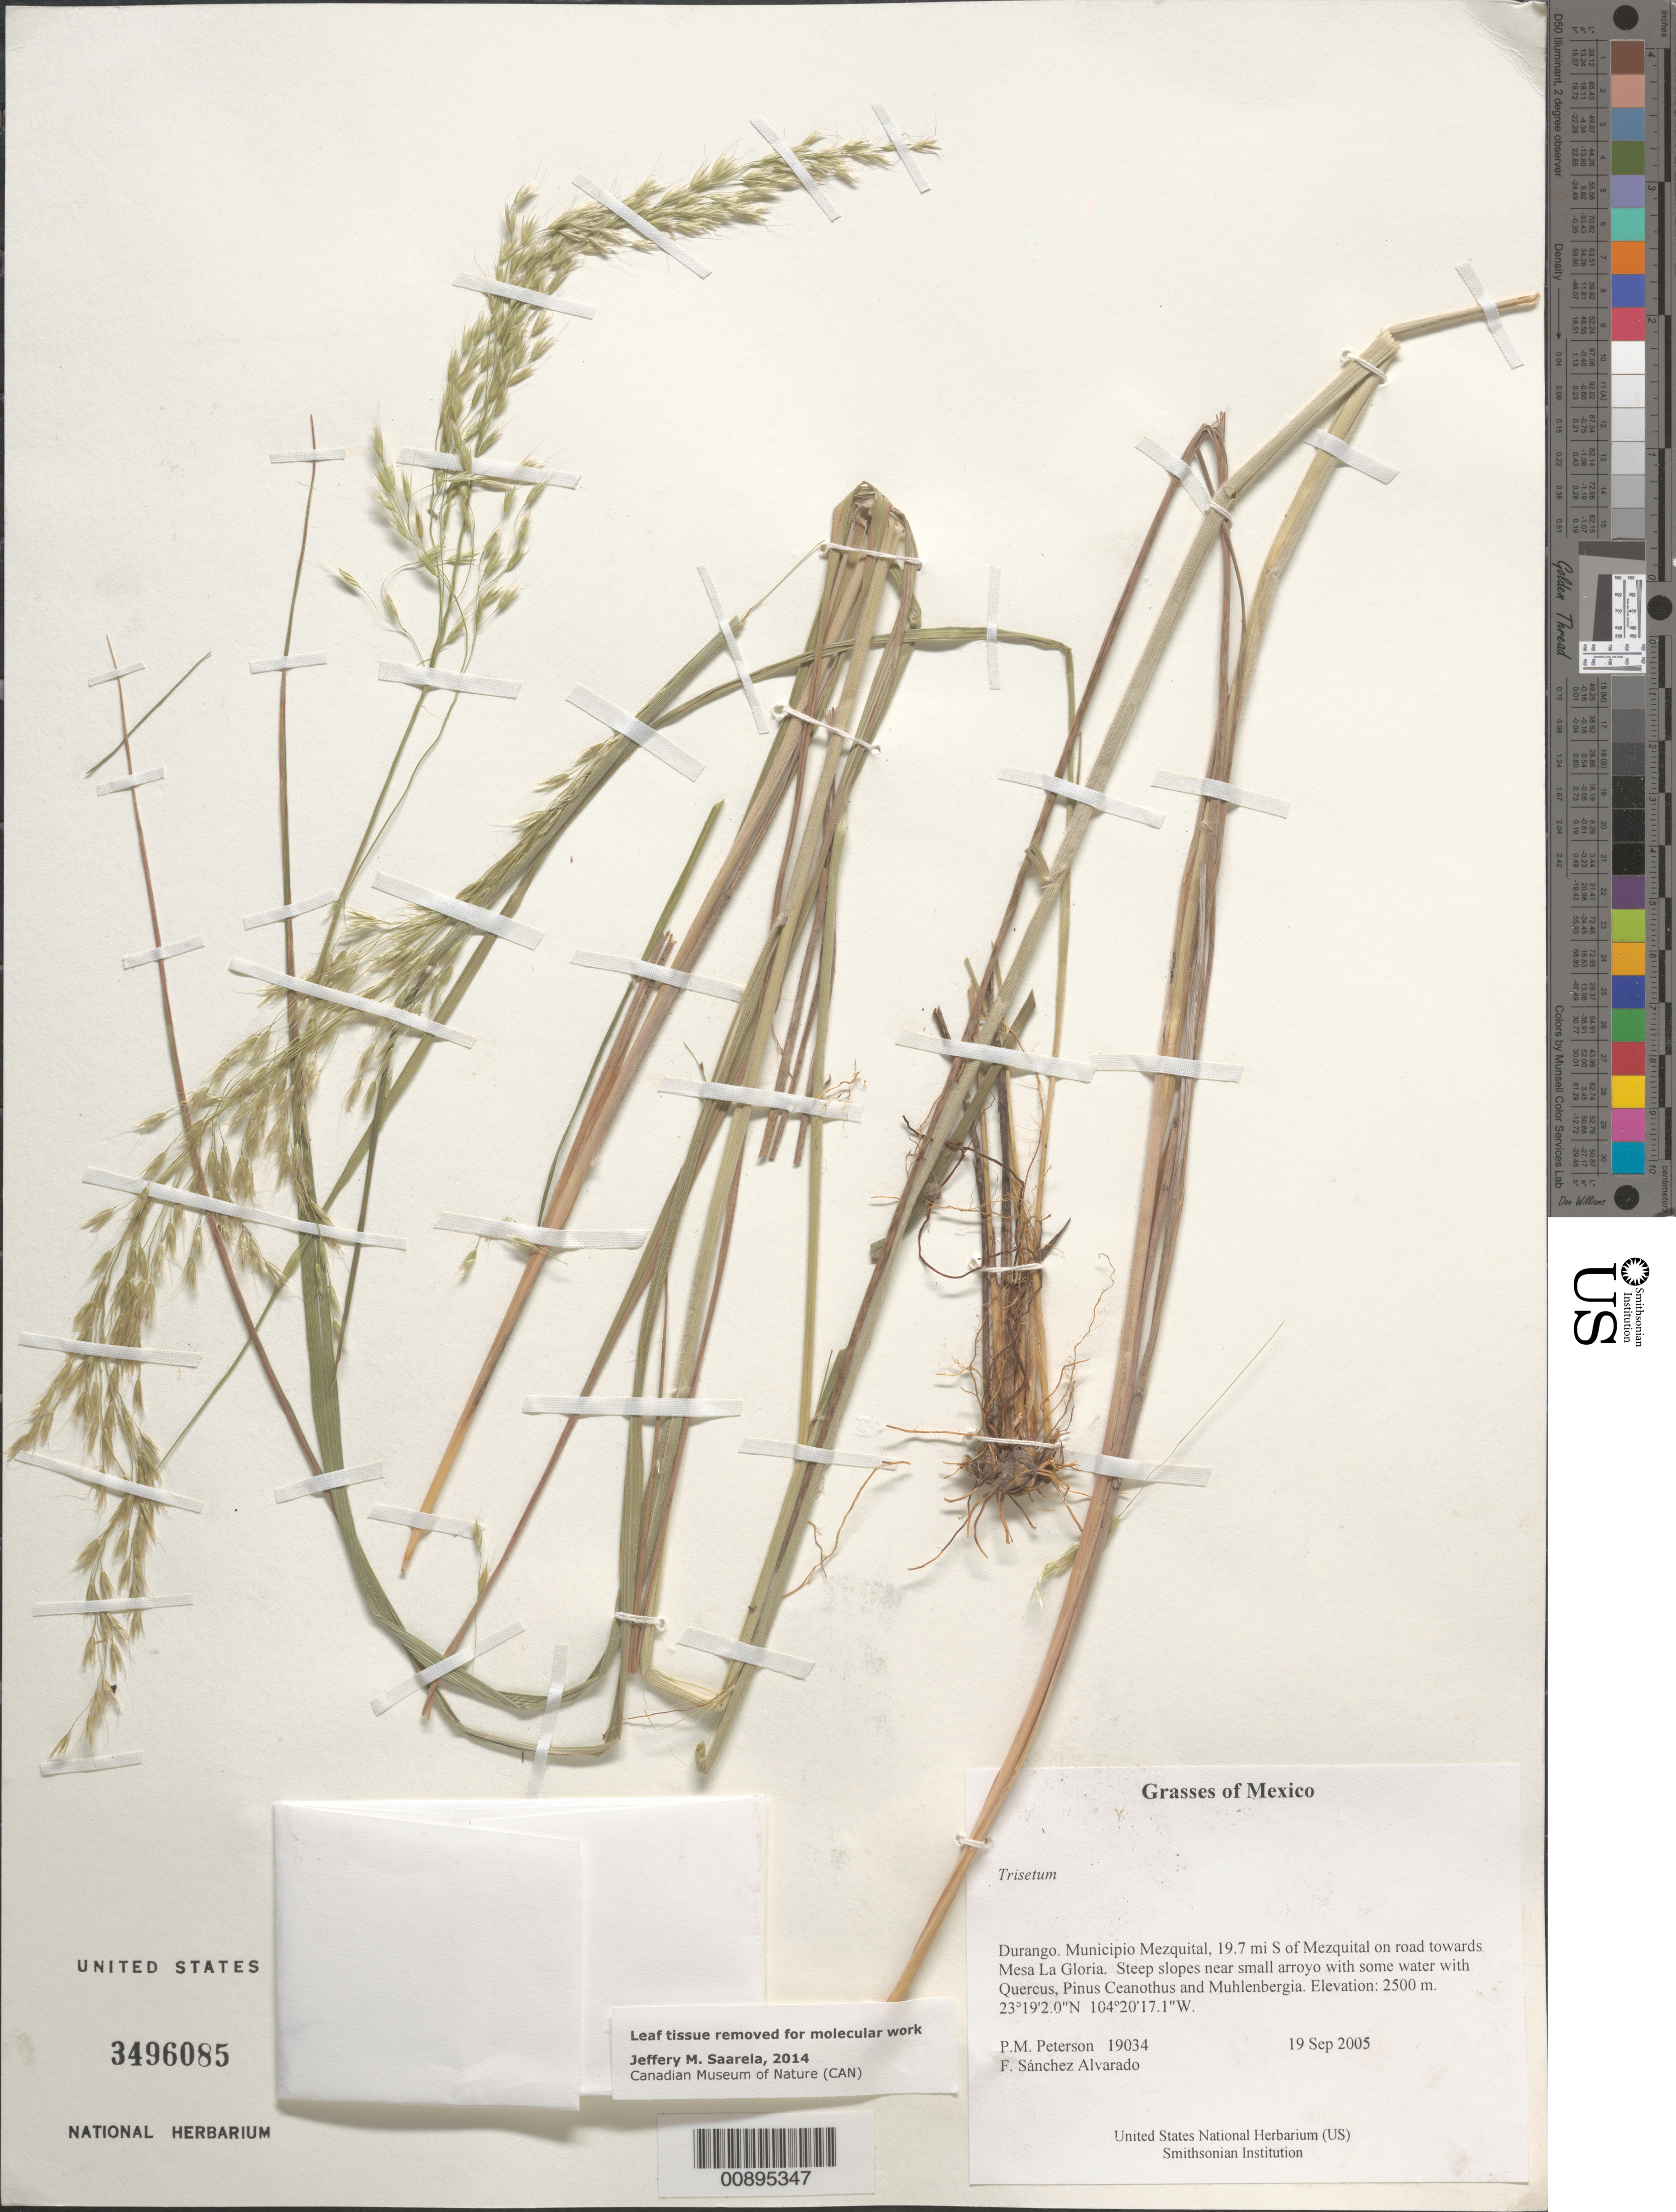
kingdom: Plantae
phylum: Tracheophyta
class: Liliopsida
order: Poales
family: Poaceae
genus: Trisetum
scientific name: Trisetum sp.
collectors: P. M. Peterson & F. Sánchez Alvarado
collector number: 19034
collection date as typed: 19 Sep 2005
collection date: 2005-09-19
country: Mexico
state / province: Durango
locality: Municipio Mezquital, 19.7 mi S of Mezquital on road towards Mesa La Gloria. Steep slopes near small arroyo with some water with Quercus, Pinus Ceanothus and Muhlenbergia.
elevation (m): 2500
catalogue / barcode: US 3496085